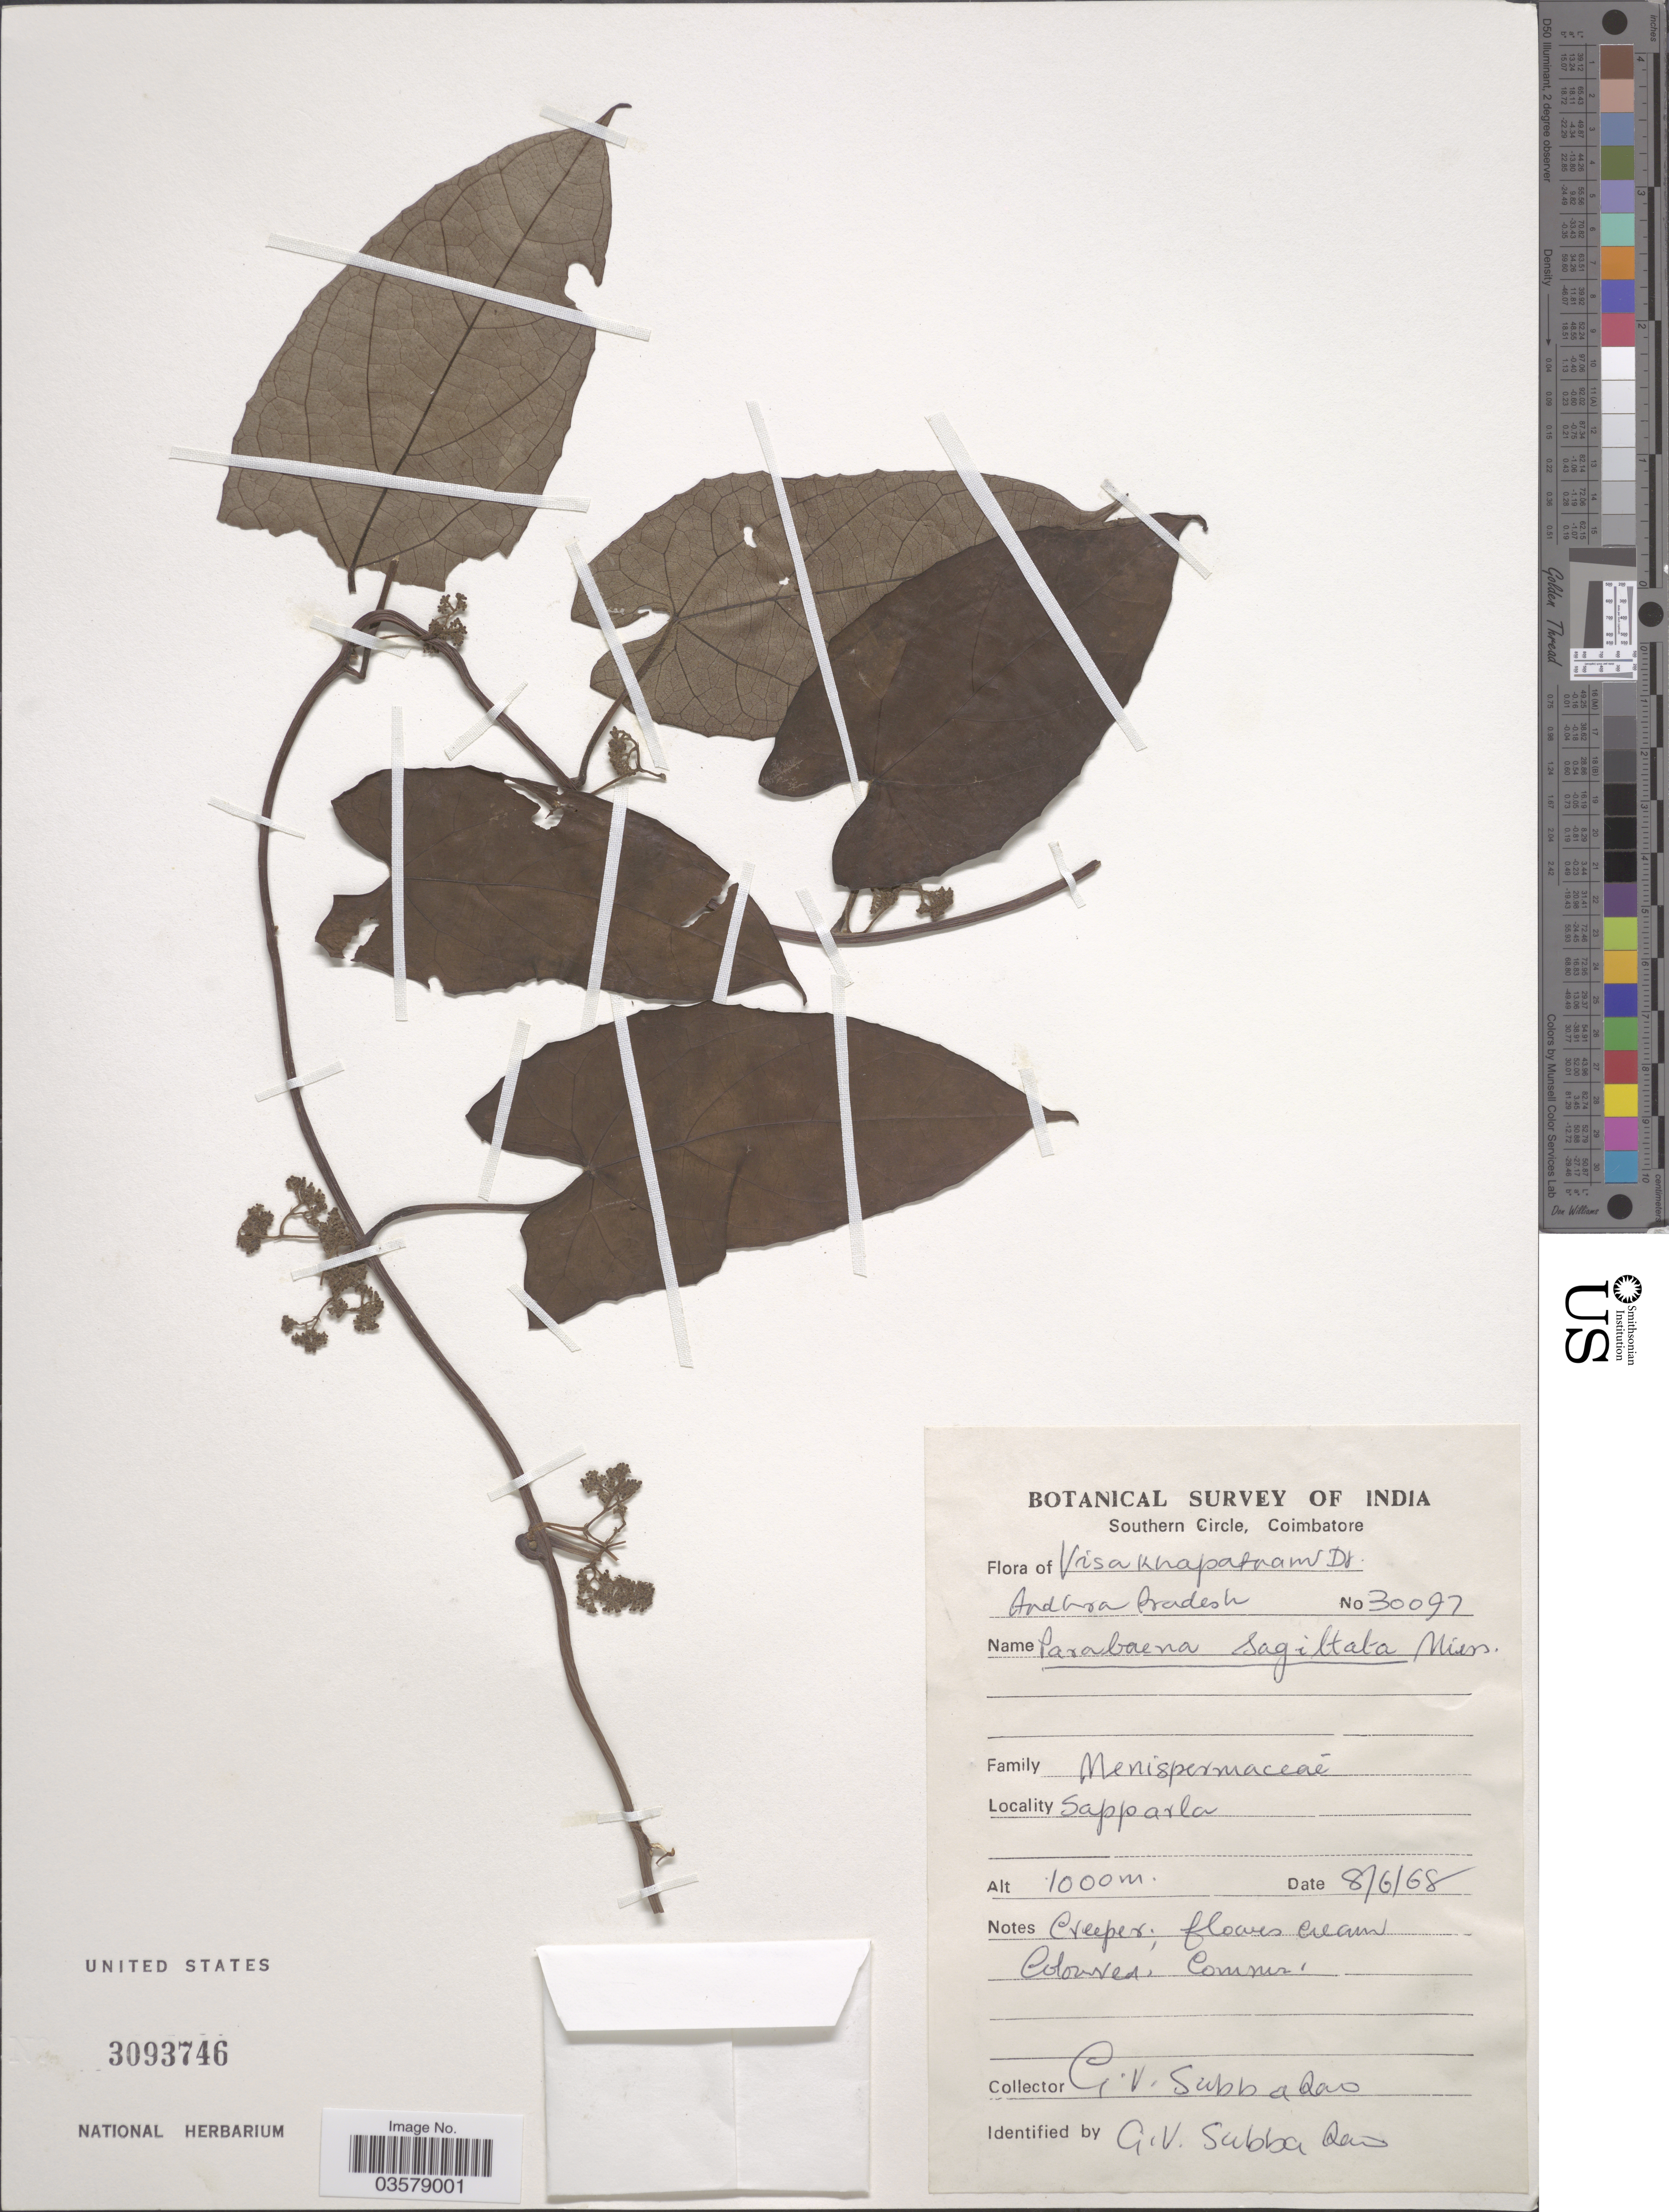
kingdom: Plantae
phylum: Tracheophyta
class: Magnoliopsida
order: Ranunculales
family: Menispermaceae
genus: Parabaena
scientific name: Parabaena sagittata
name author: Miers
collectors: G. Subba Rao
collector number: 30097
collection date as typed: Transcribed d/m/y: 8/6/68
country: India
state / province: Andhra Pradesh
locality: Visakhapatnam Dt. Sapparla.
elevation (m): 1000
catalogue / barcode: US 3093746